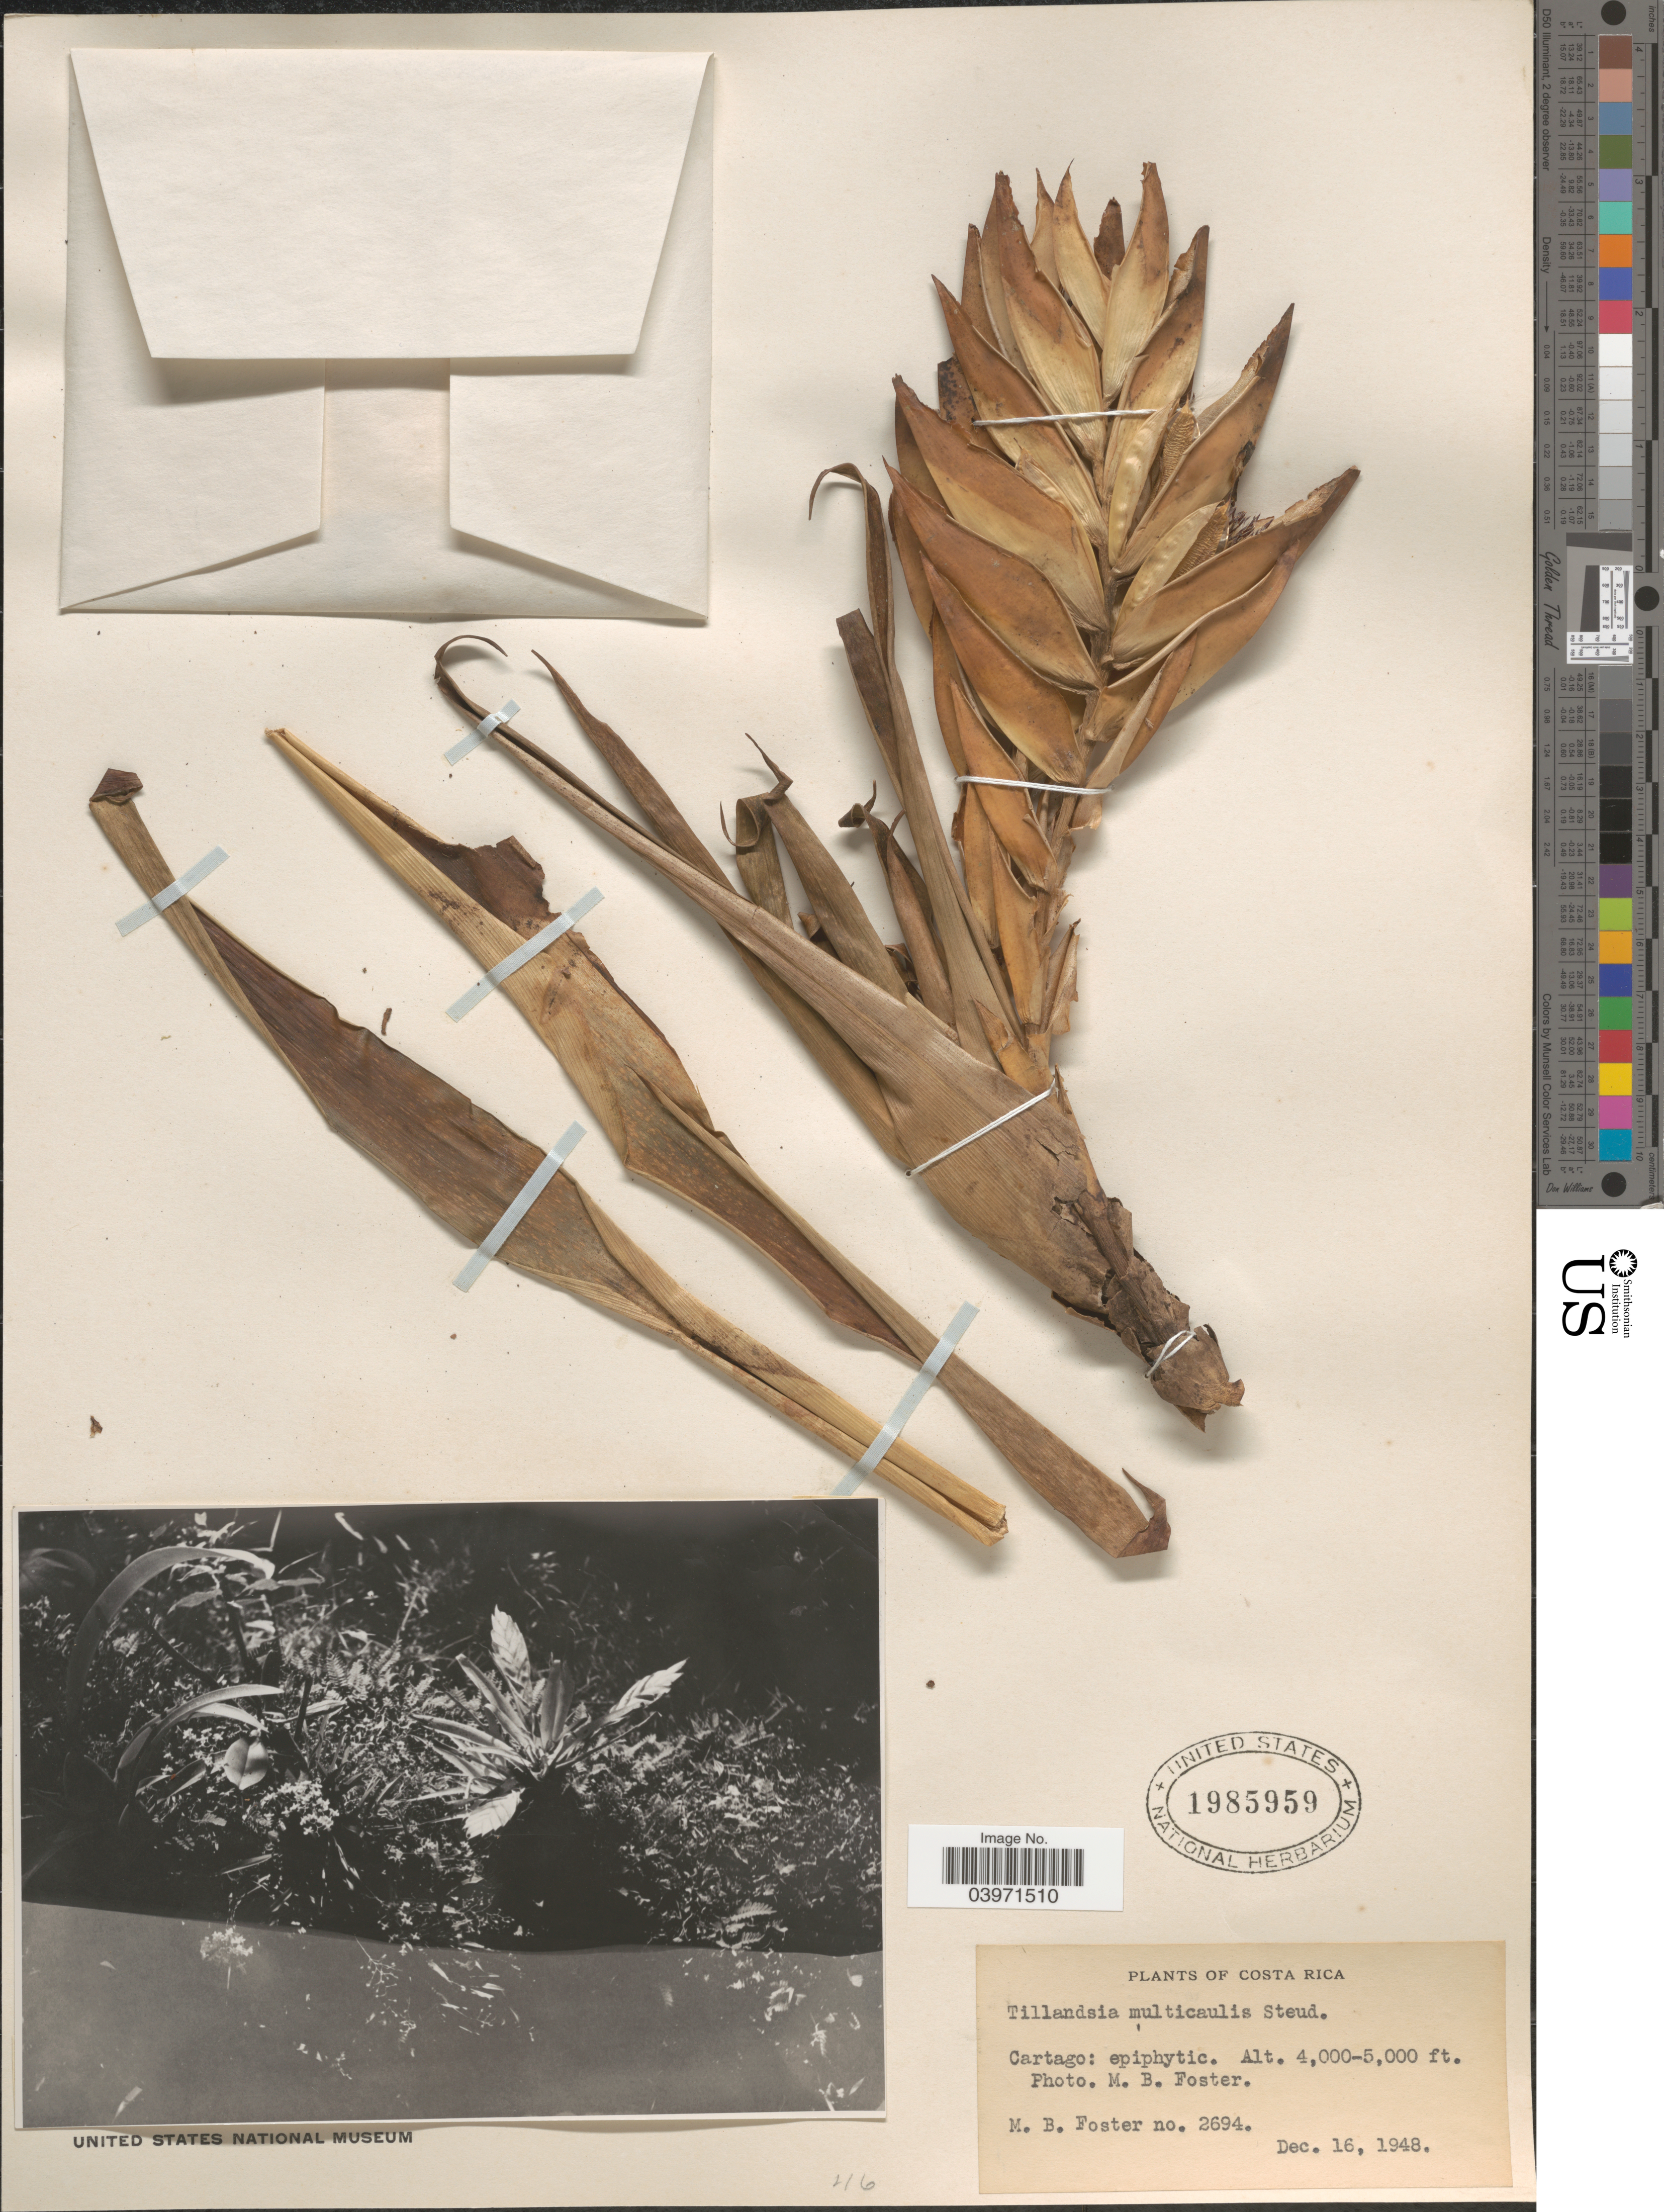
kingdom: Plantae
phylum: Tracheophyta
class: Liliopsida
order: Poales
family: Bromeliaceae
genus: Tillandsia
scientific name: Tillandsia multicaulis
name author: Steud.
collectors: M. B. Foster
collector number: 2694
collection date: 1948-12-16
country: Costa Rica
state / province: Cartago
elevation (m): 1219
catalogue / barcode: US 1985959